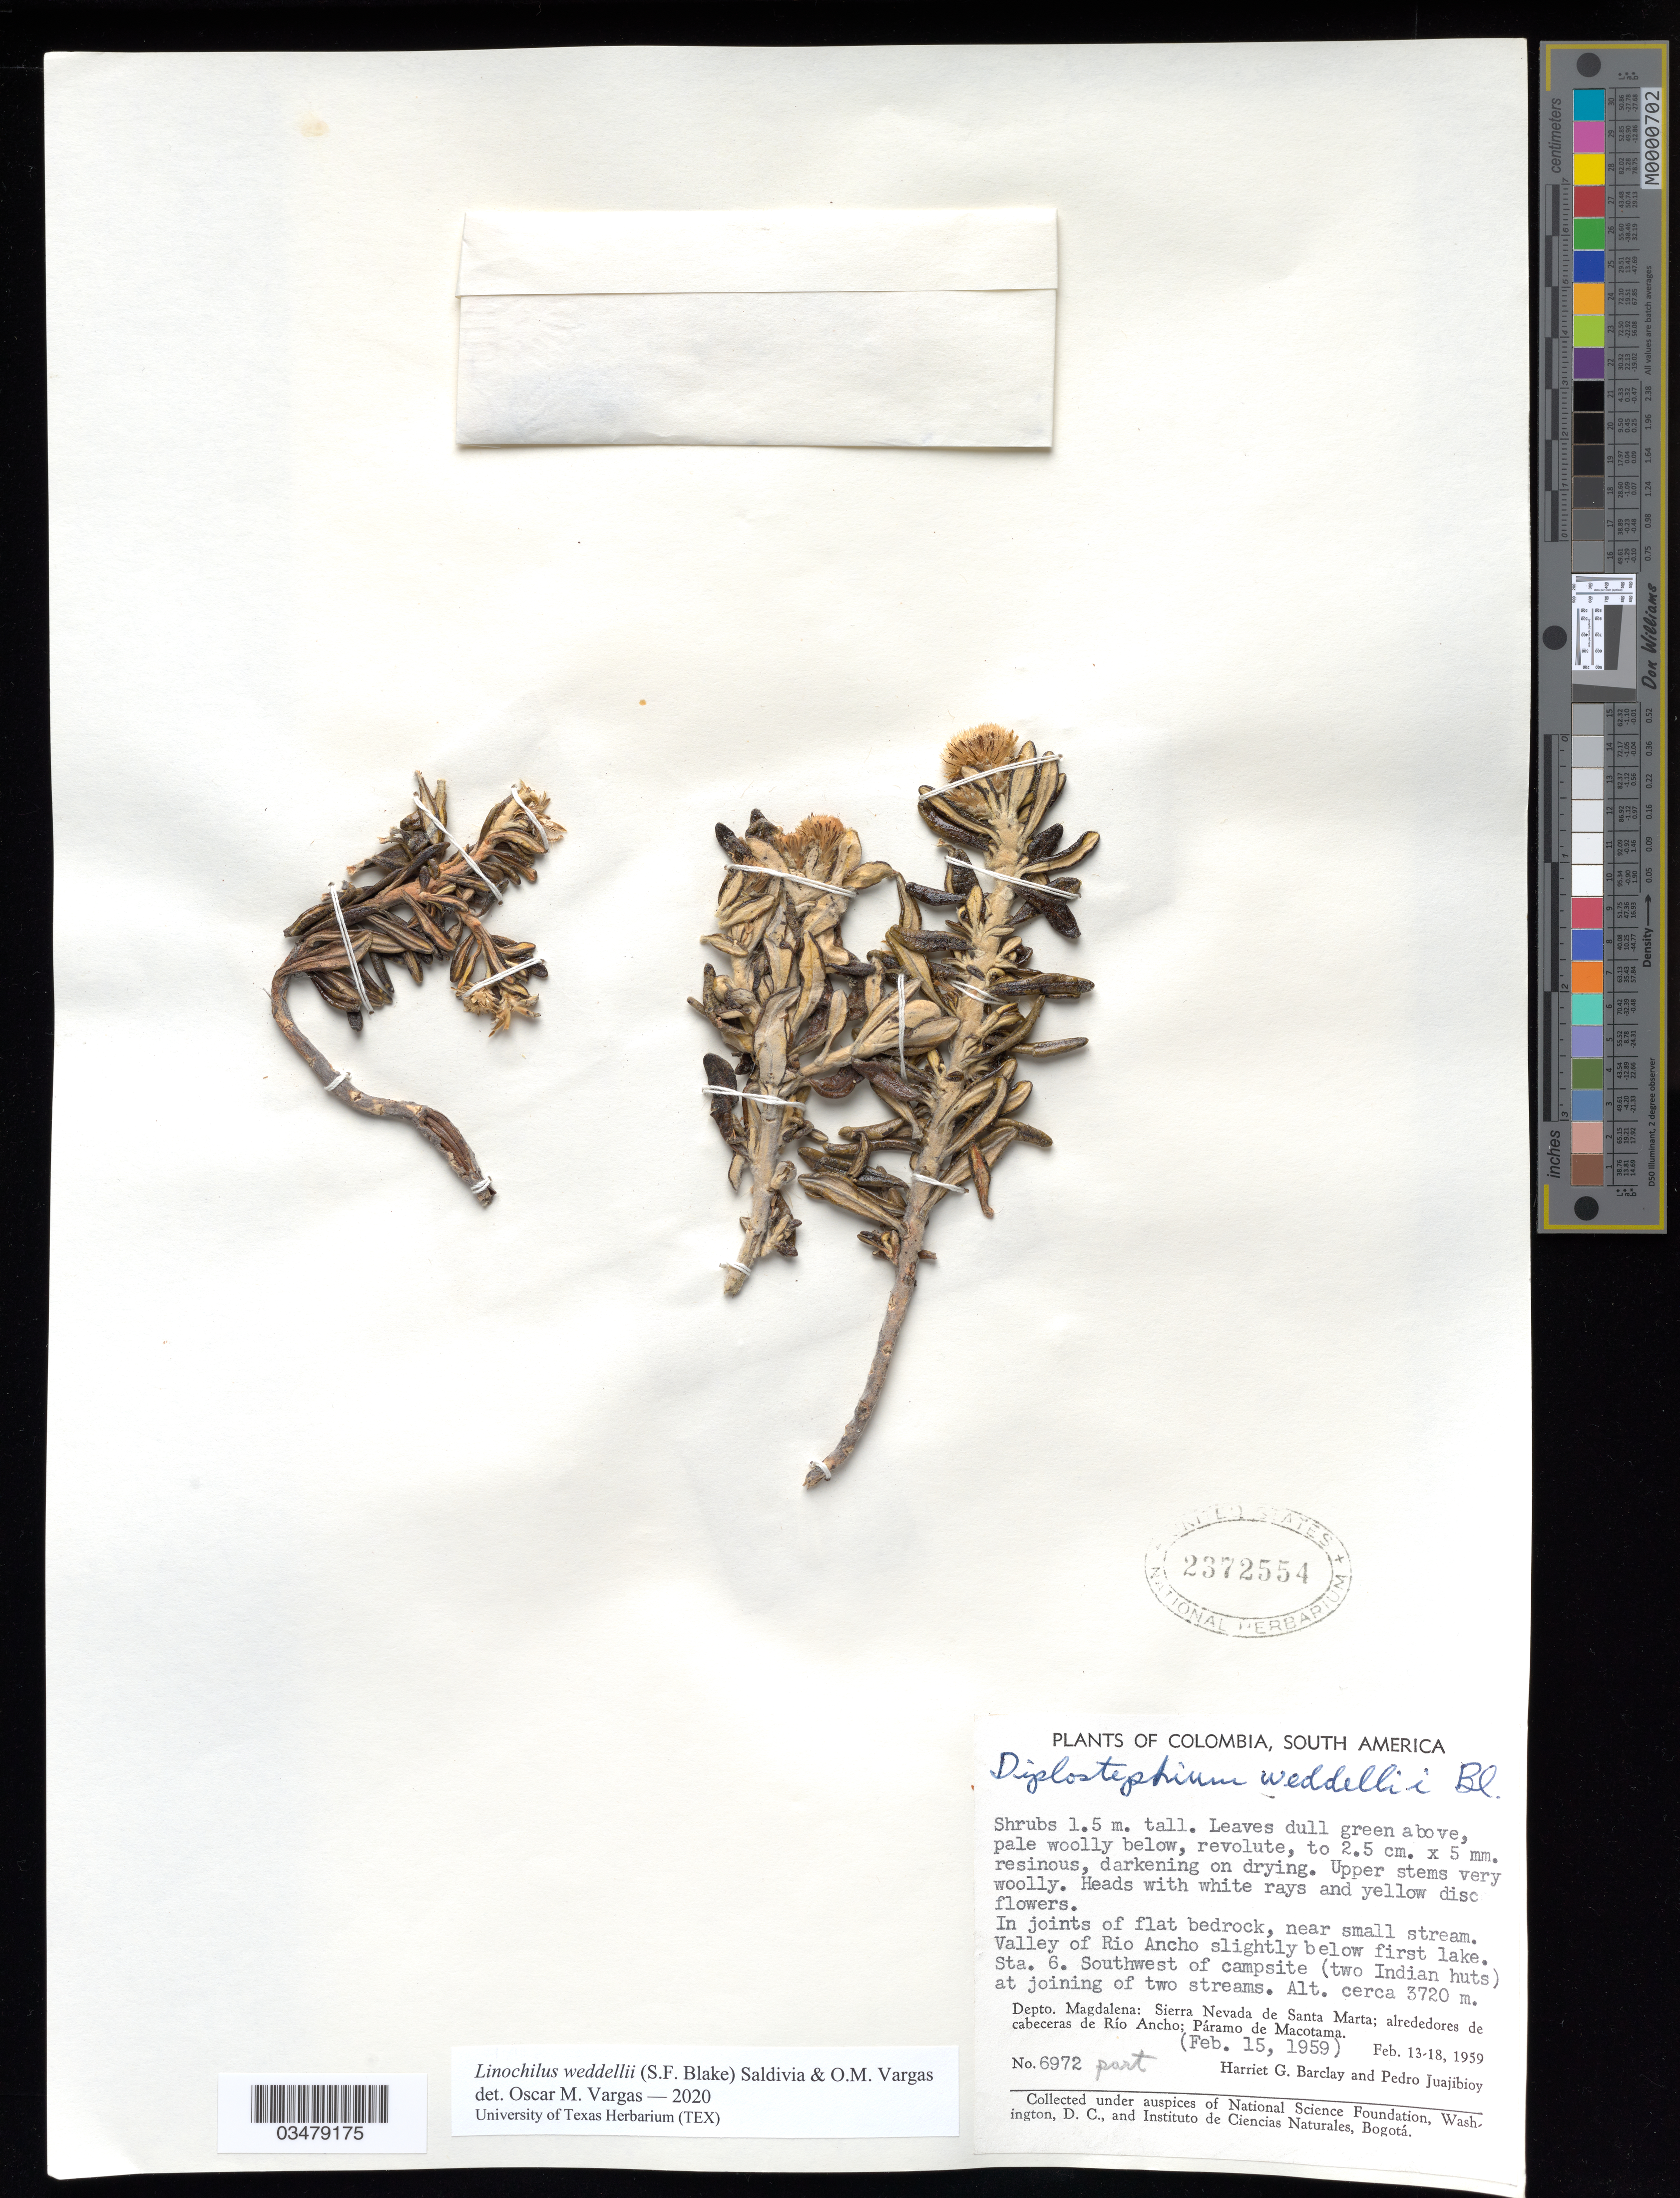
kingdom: Plantae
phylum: Tracheophyta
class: Magnoliopsida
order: Asterales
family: Asteraceae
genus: Linochilus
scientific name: Linochilus weddellii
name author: (S.F. Blake) Saldivia & O.M. Vargas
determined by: Vargas, Oscar M.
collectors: H. G. Barclay & P. Juajibioy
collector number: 6972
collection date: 1959-02-13/1959-02-18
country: Colombia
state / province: Magdalena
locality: Sierra Nevada de Sant Marta; alrededores de cabeceras de Rio Ancho; Paramo de Macotama; Valley of Rio Ancho; Sta. 6 SW of campsite (two Indian huts) at joining of two streams.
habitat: Paramo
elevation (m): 3720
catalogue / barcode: US 2372554